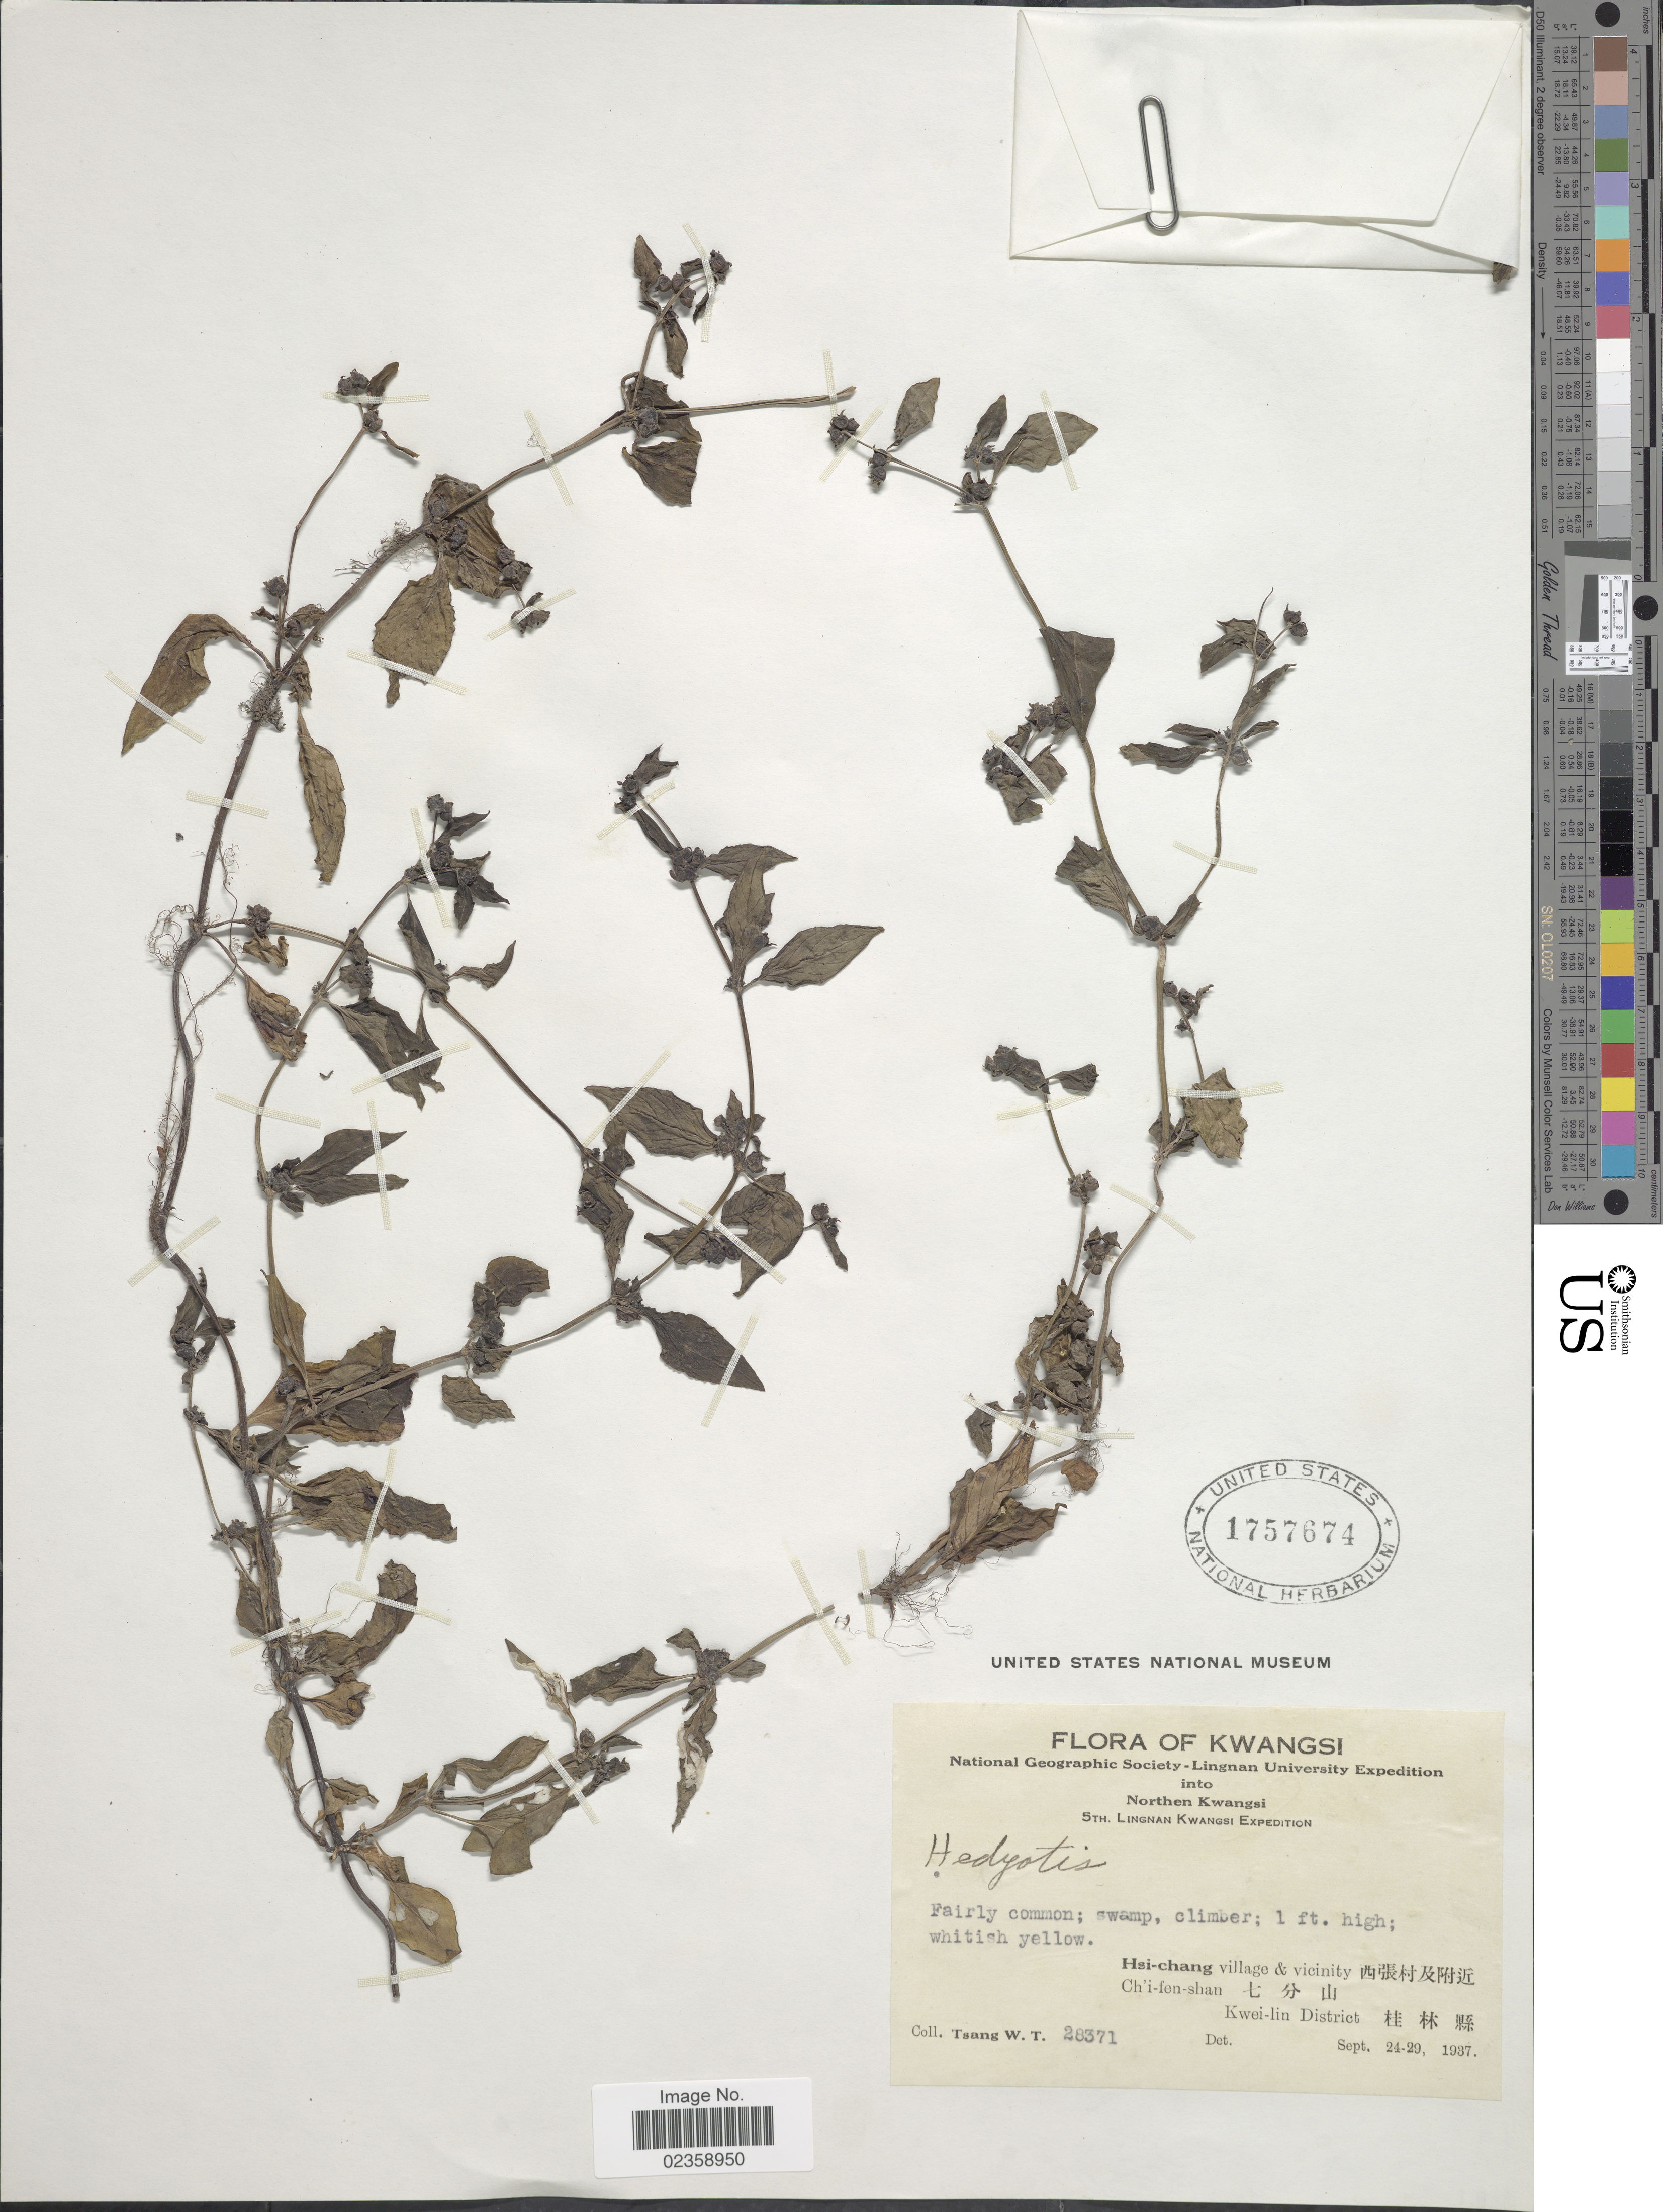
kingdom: Plantae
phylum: Tracheophyta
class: Magnoliopsida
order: Gentianales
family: Rubiaceae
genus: Oldenlandia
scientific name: Oldenlandia sp.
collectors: W. T. Tsang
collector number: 28371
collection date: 1937-09-24/1937-09-29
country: China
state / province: Guangxi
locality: Kwangsi. Hsi-chang village & vicinity. Ch'i-fen-shan. Kwei-lin District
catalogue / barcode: US 1757674